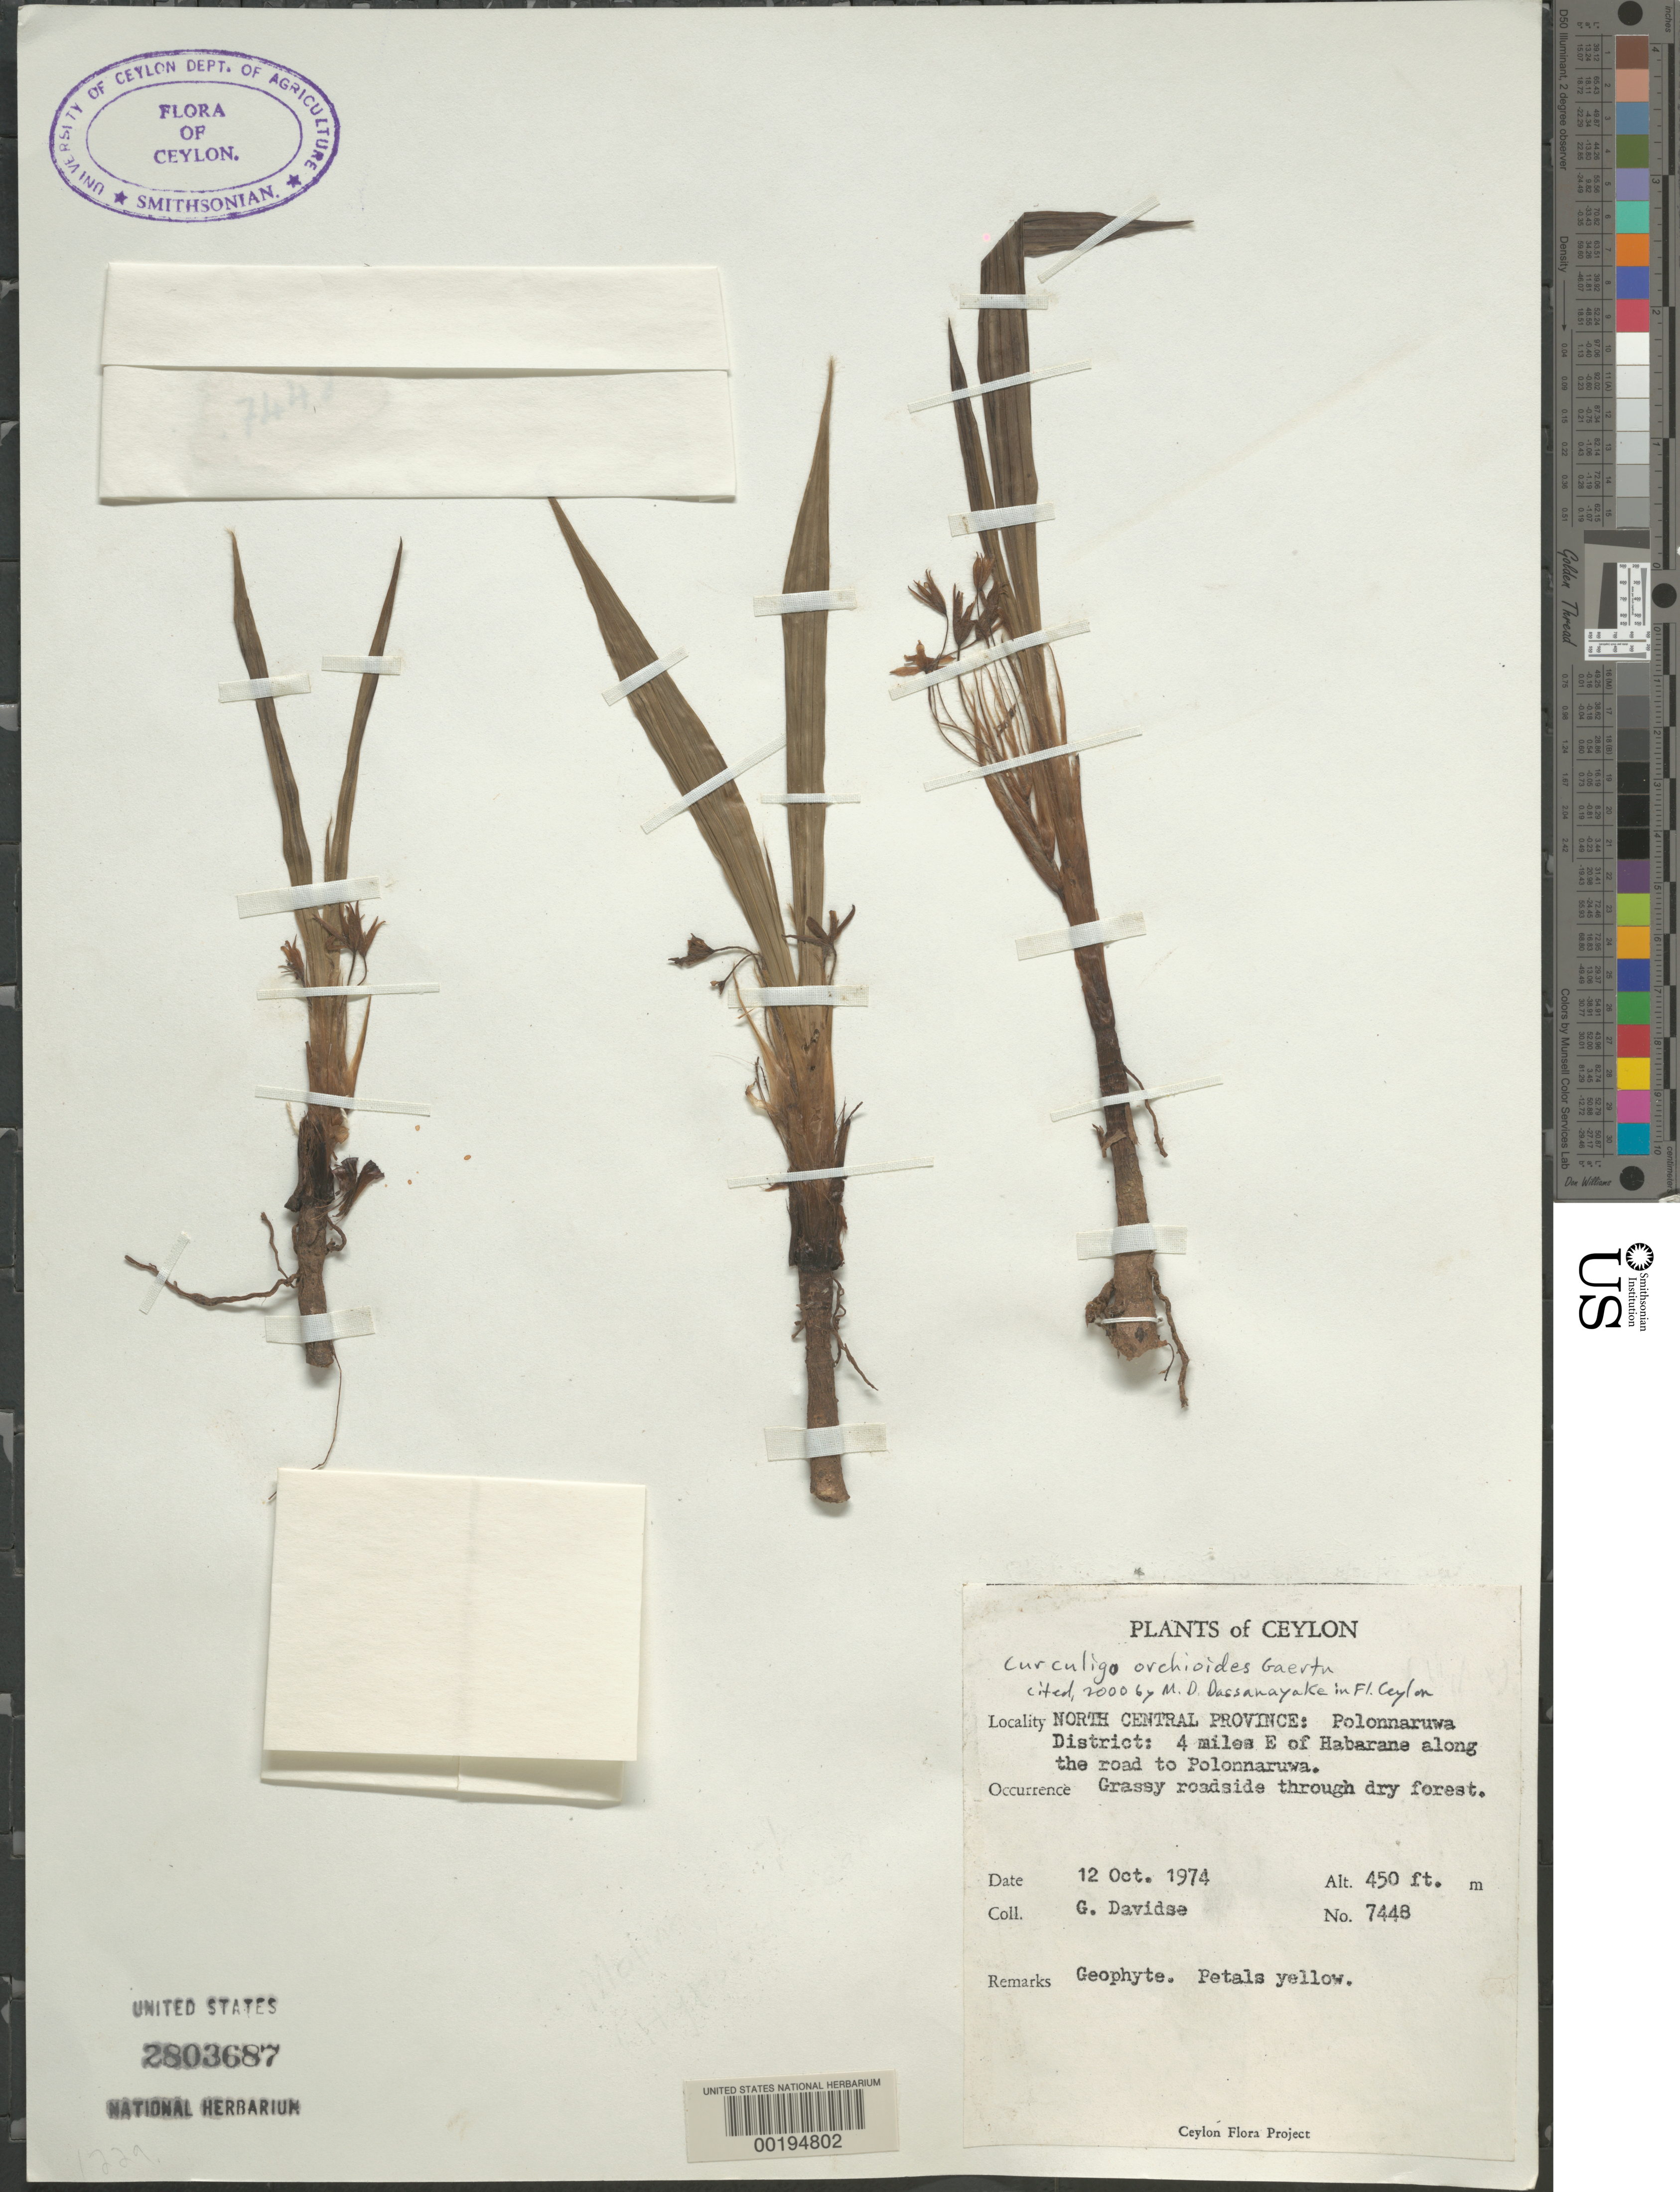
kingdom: Plantae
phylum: Tracheophyta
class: Liliopsida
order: Asparagales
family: Hypoxidaceae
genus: Curculigo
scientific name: Curculigo orchioides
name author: Gaertn.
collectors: G. Davidse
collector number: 7448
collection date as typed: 12 Oct 1974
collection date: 1974-10-12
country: Sri Lanka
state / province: North Central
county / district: Polonnaruwa Dist.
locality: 4 mi e of habarane along the road to polonnaruwa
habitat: Grassy roadside through dry forest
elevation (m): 137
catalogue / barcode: US 2803687